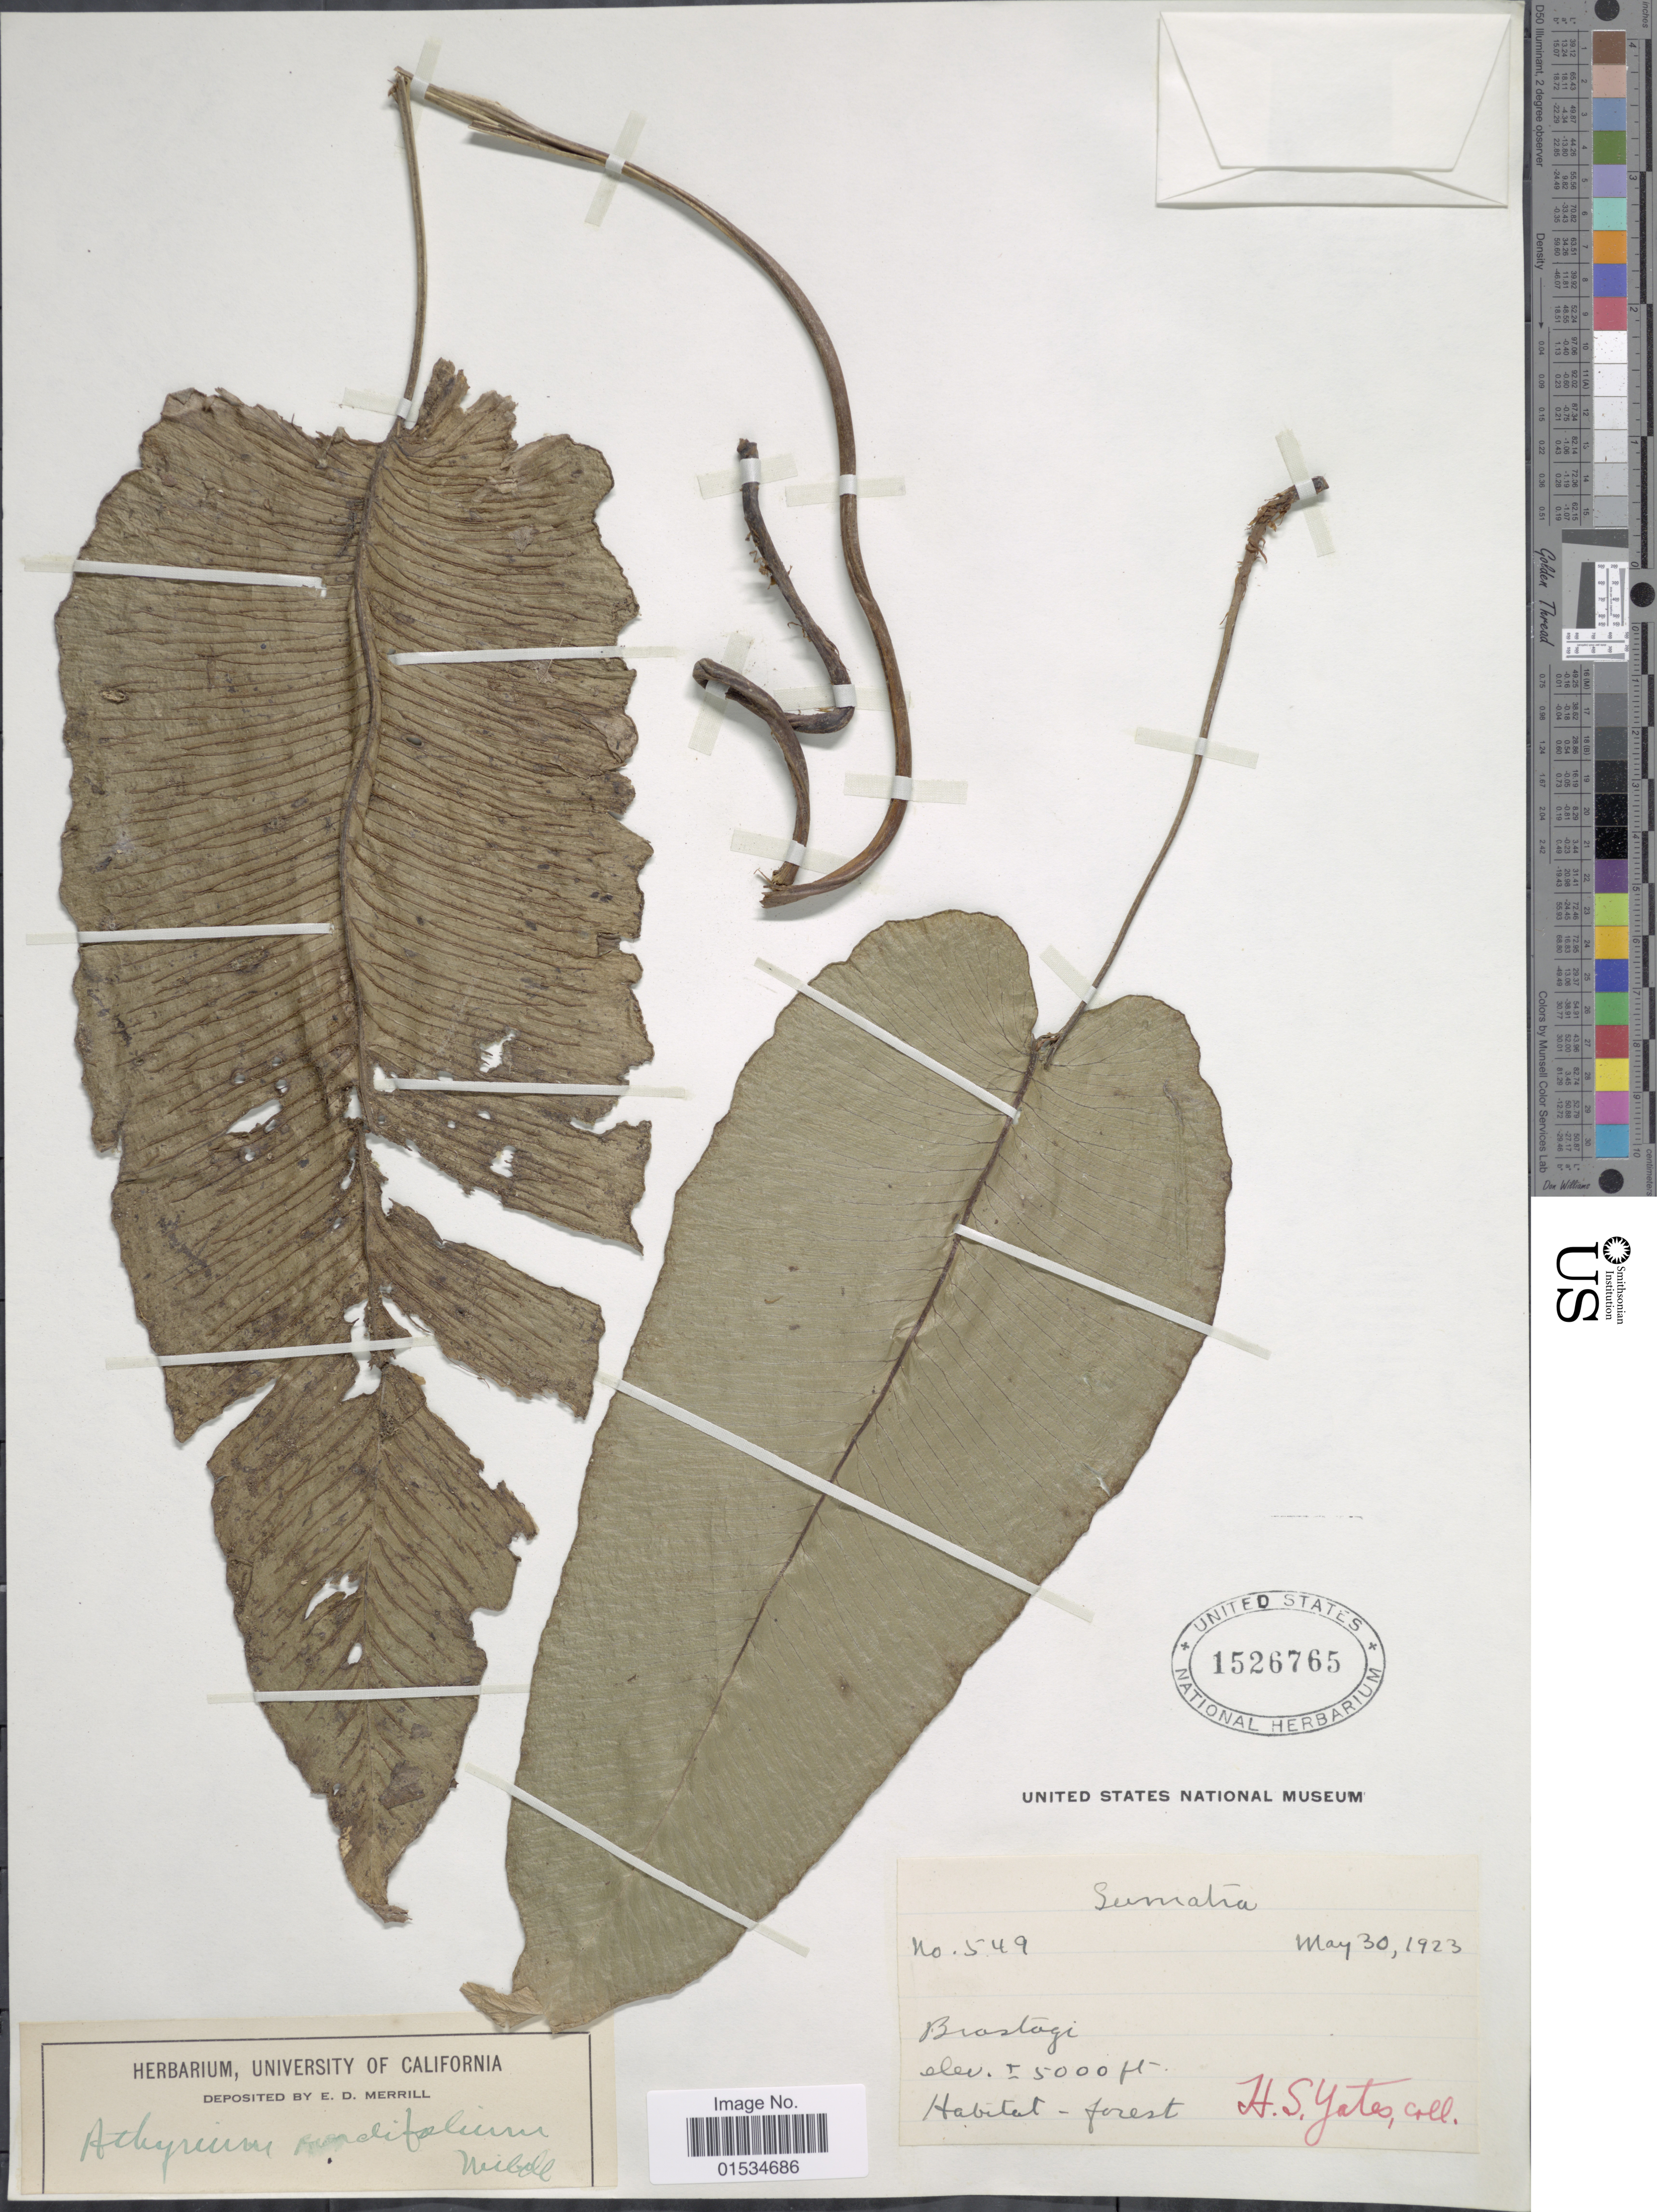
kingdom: Plantae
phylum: Tracheophyta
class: Polypodiopsida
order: Polypodiales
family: Athyriaceae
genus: Diplazium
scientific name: Diplazium cordifolium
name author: Blume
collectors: H. S. Yates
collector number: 549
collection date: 1923-05-30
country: Indonesia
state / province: Sumatra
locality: Brastogi [unsure placement]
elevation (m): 1524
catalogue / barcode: US 1526765